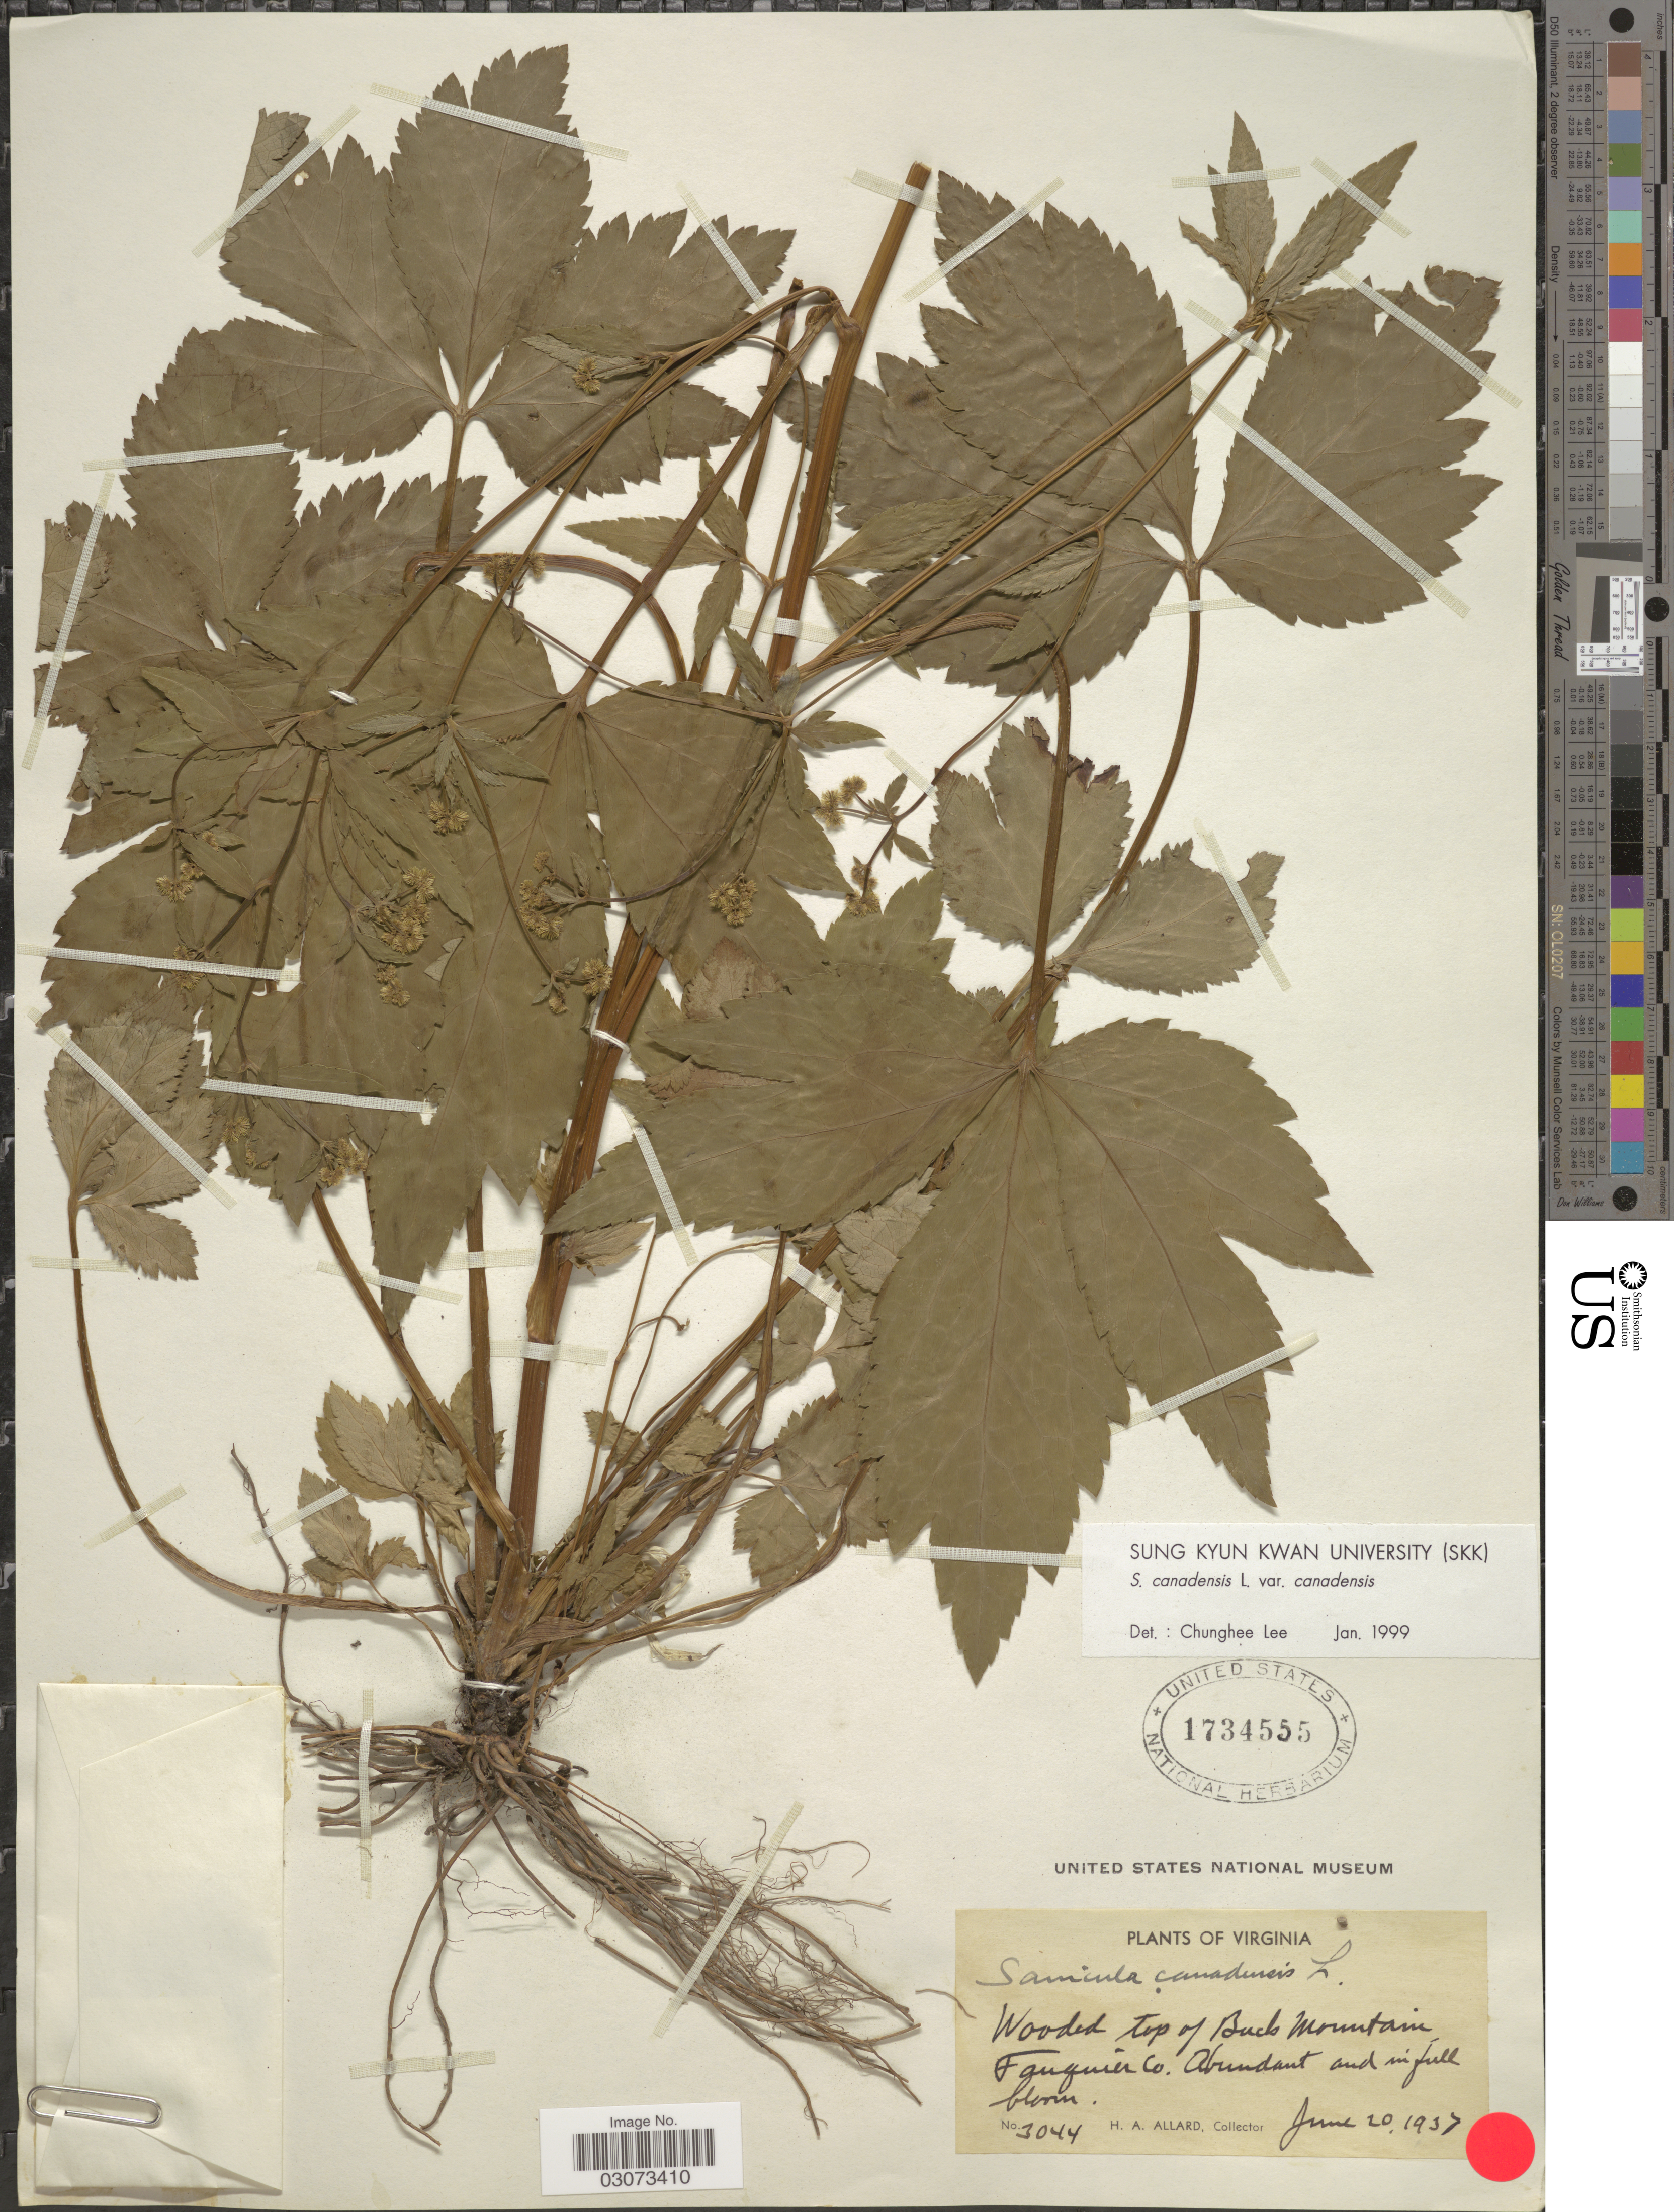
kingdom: Plantae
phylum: Tracheophyta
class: Magnoliopsida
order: Apiales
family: Apiaceae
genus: Sanicula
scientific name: Sanicula canadensis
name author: L.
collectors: H. A. Allard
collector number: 3044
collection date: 1937-06-20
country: United States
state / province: Virginia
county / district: Fauquier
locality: Wooded top of Buck Mountain. Fauquier Co.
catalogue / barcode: US 1734555